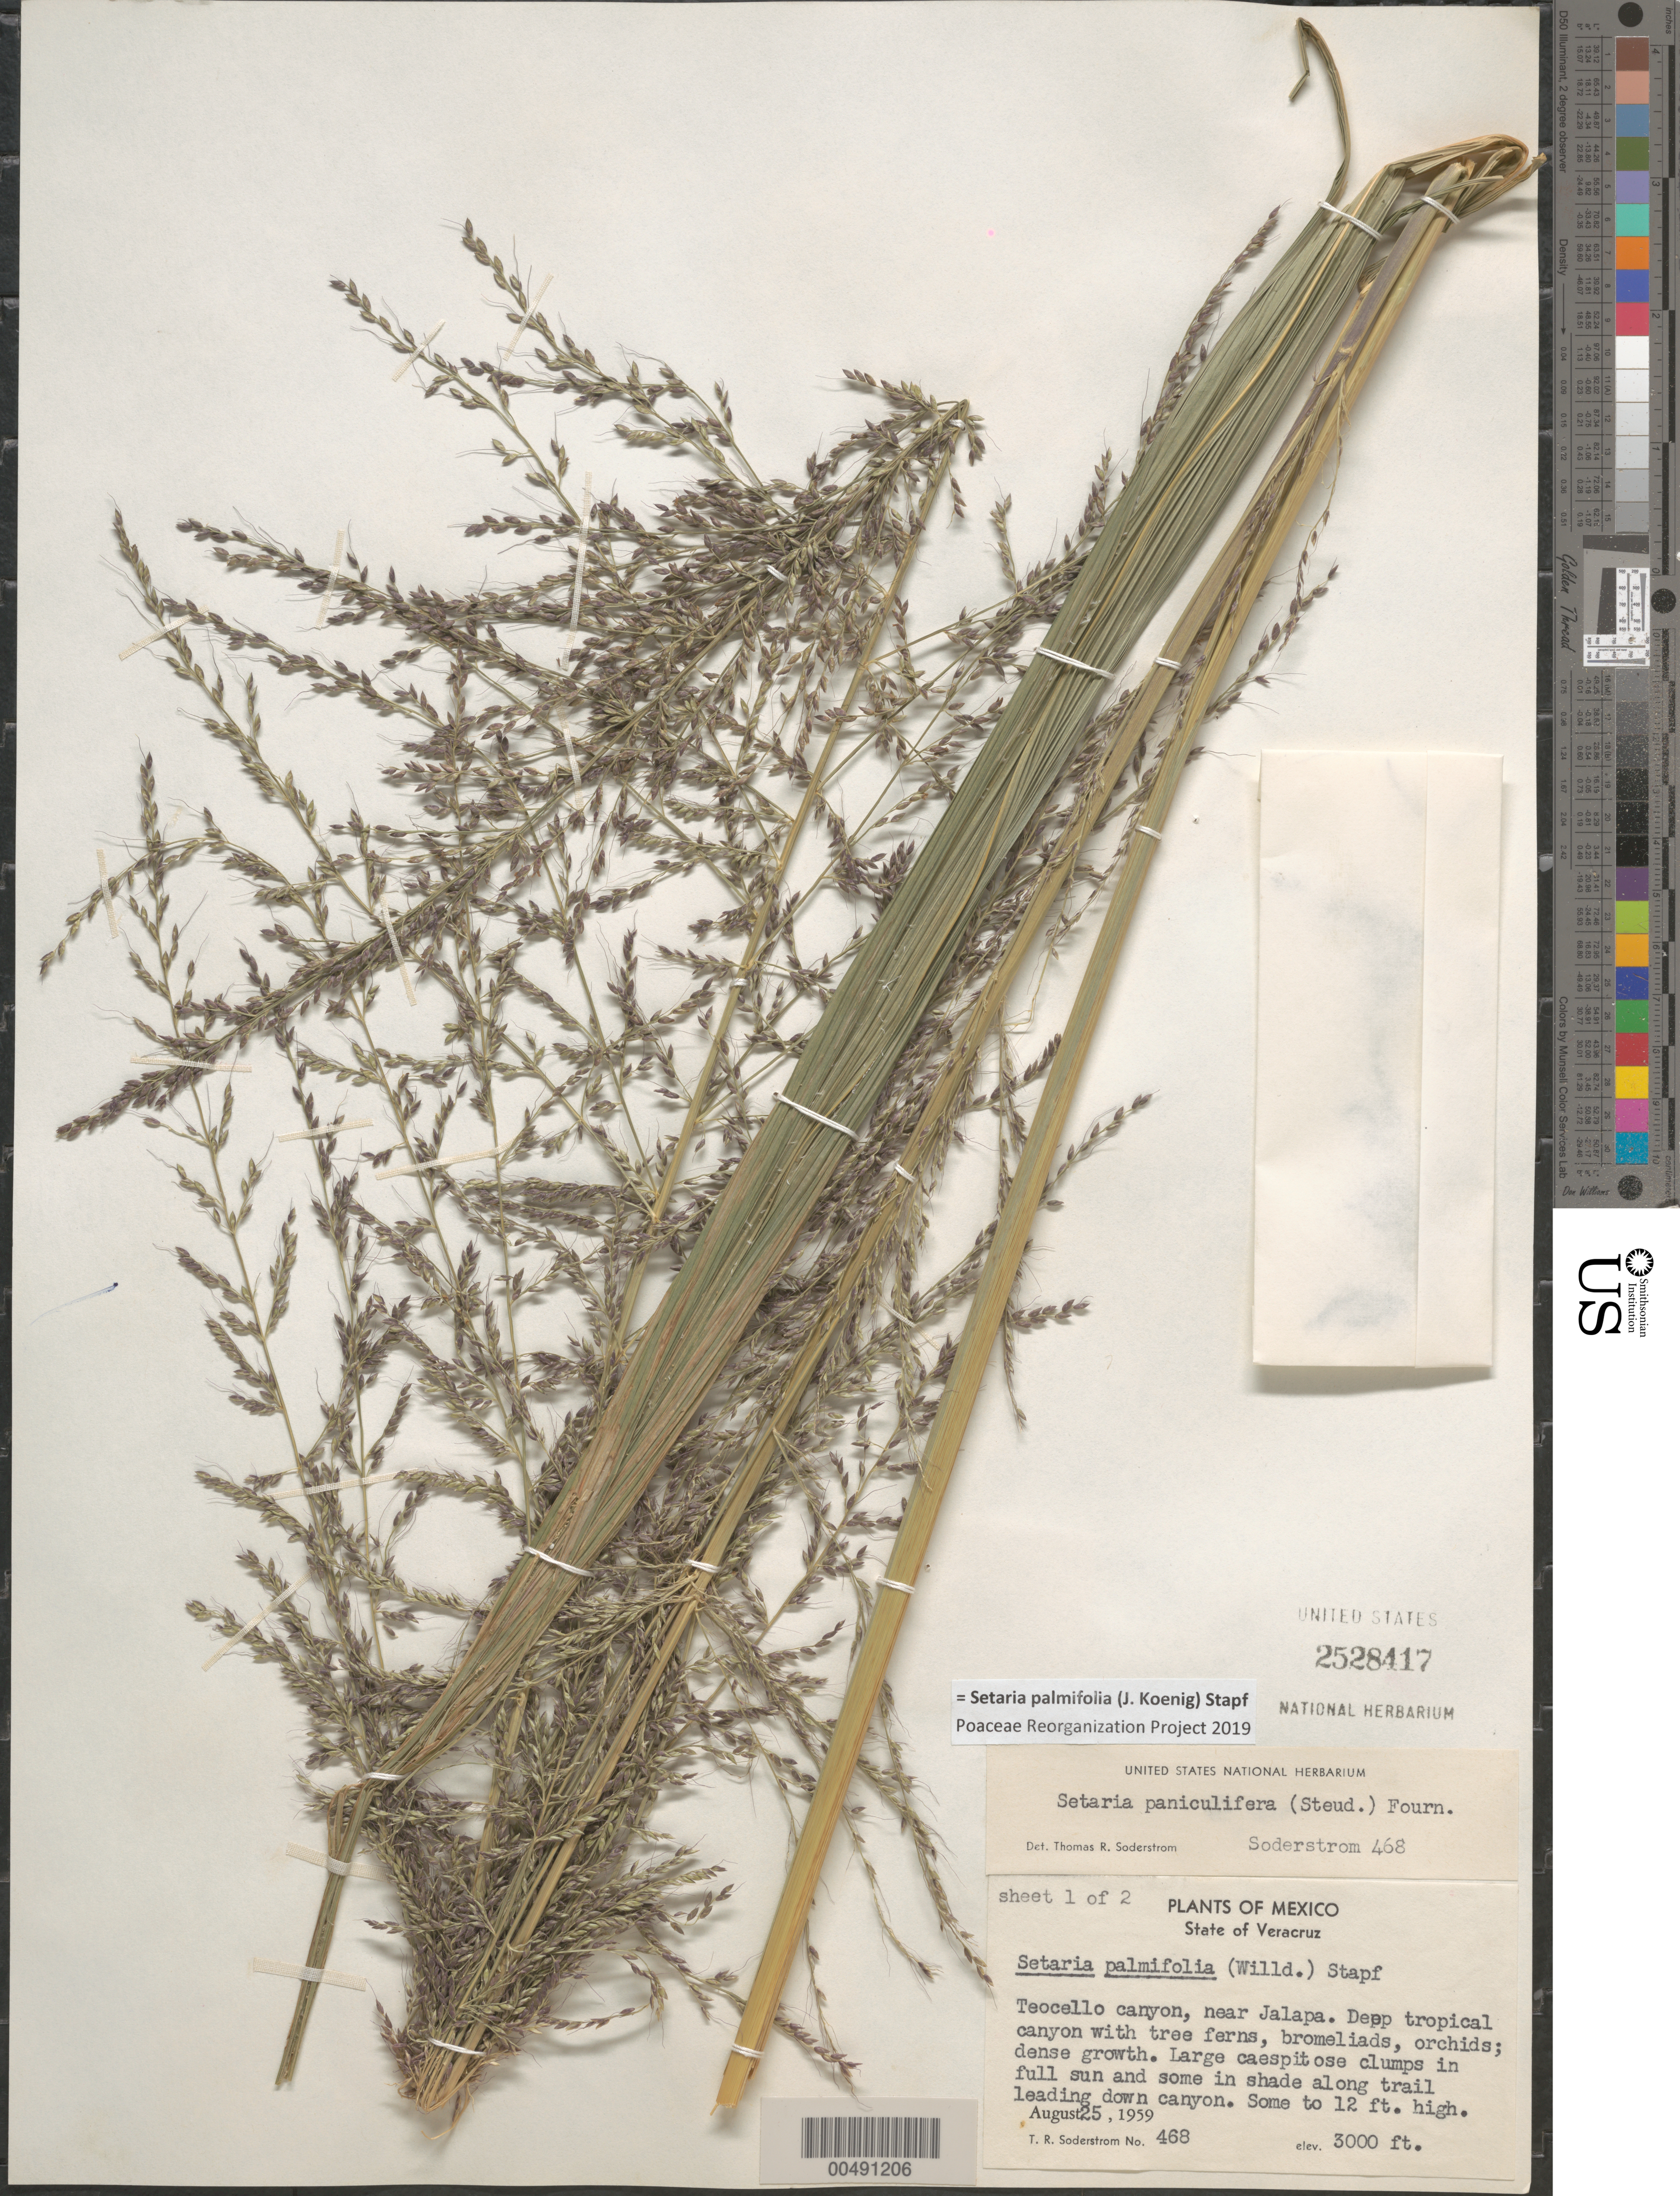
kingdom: Plantae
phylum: Tracheophyta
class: Liliopsida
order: Poales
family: Poaceae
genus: Setaria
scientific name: Setaria palmifolia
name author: (J. Koenig) Stapf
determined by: Poaceae Reorganization Project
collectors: T. R. Soderstrom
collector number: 468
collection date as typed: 25 Aug 1959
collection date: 1959-08-25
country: Mexico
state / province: Veracruz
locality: Teocello canyon, near Jalapa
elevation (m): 914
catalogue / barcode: US 2528417